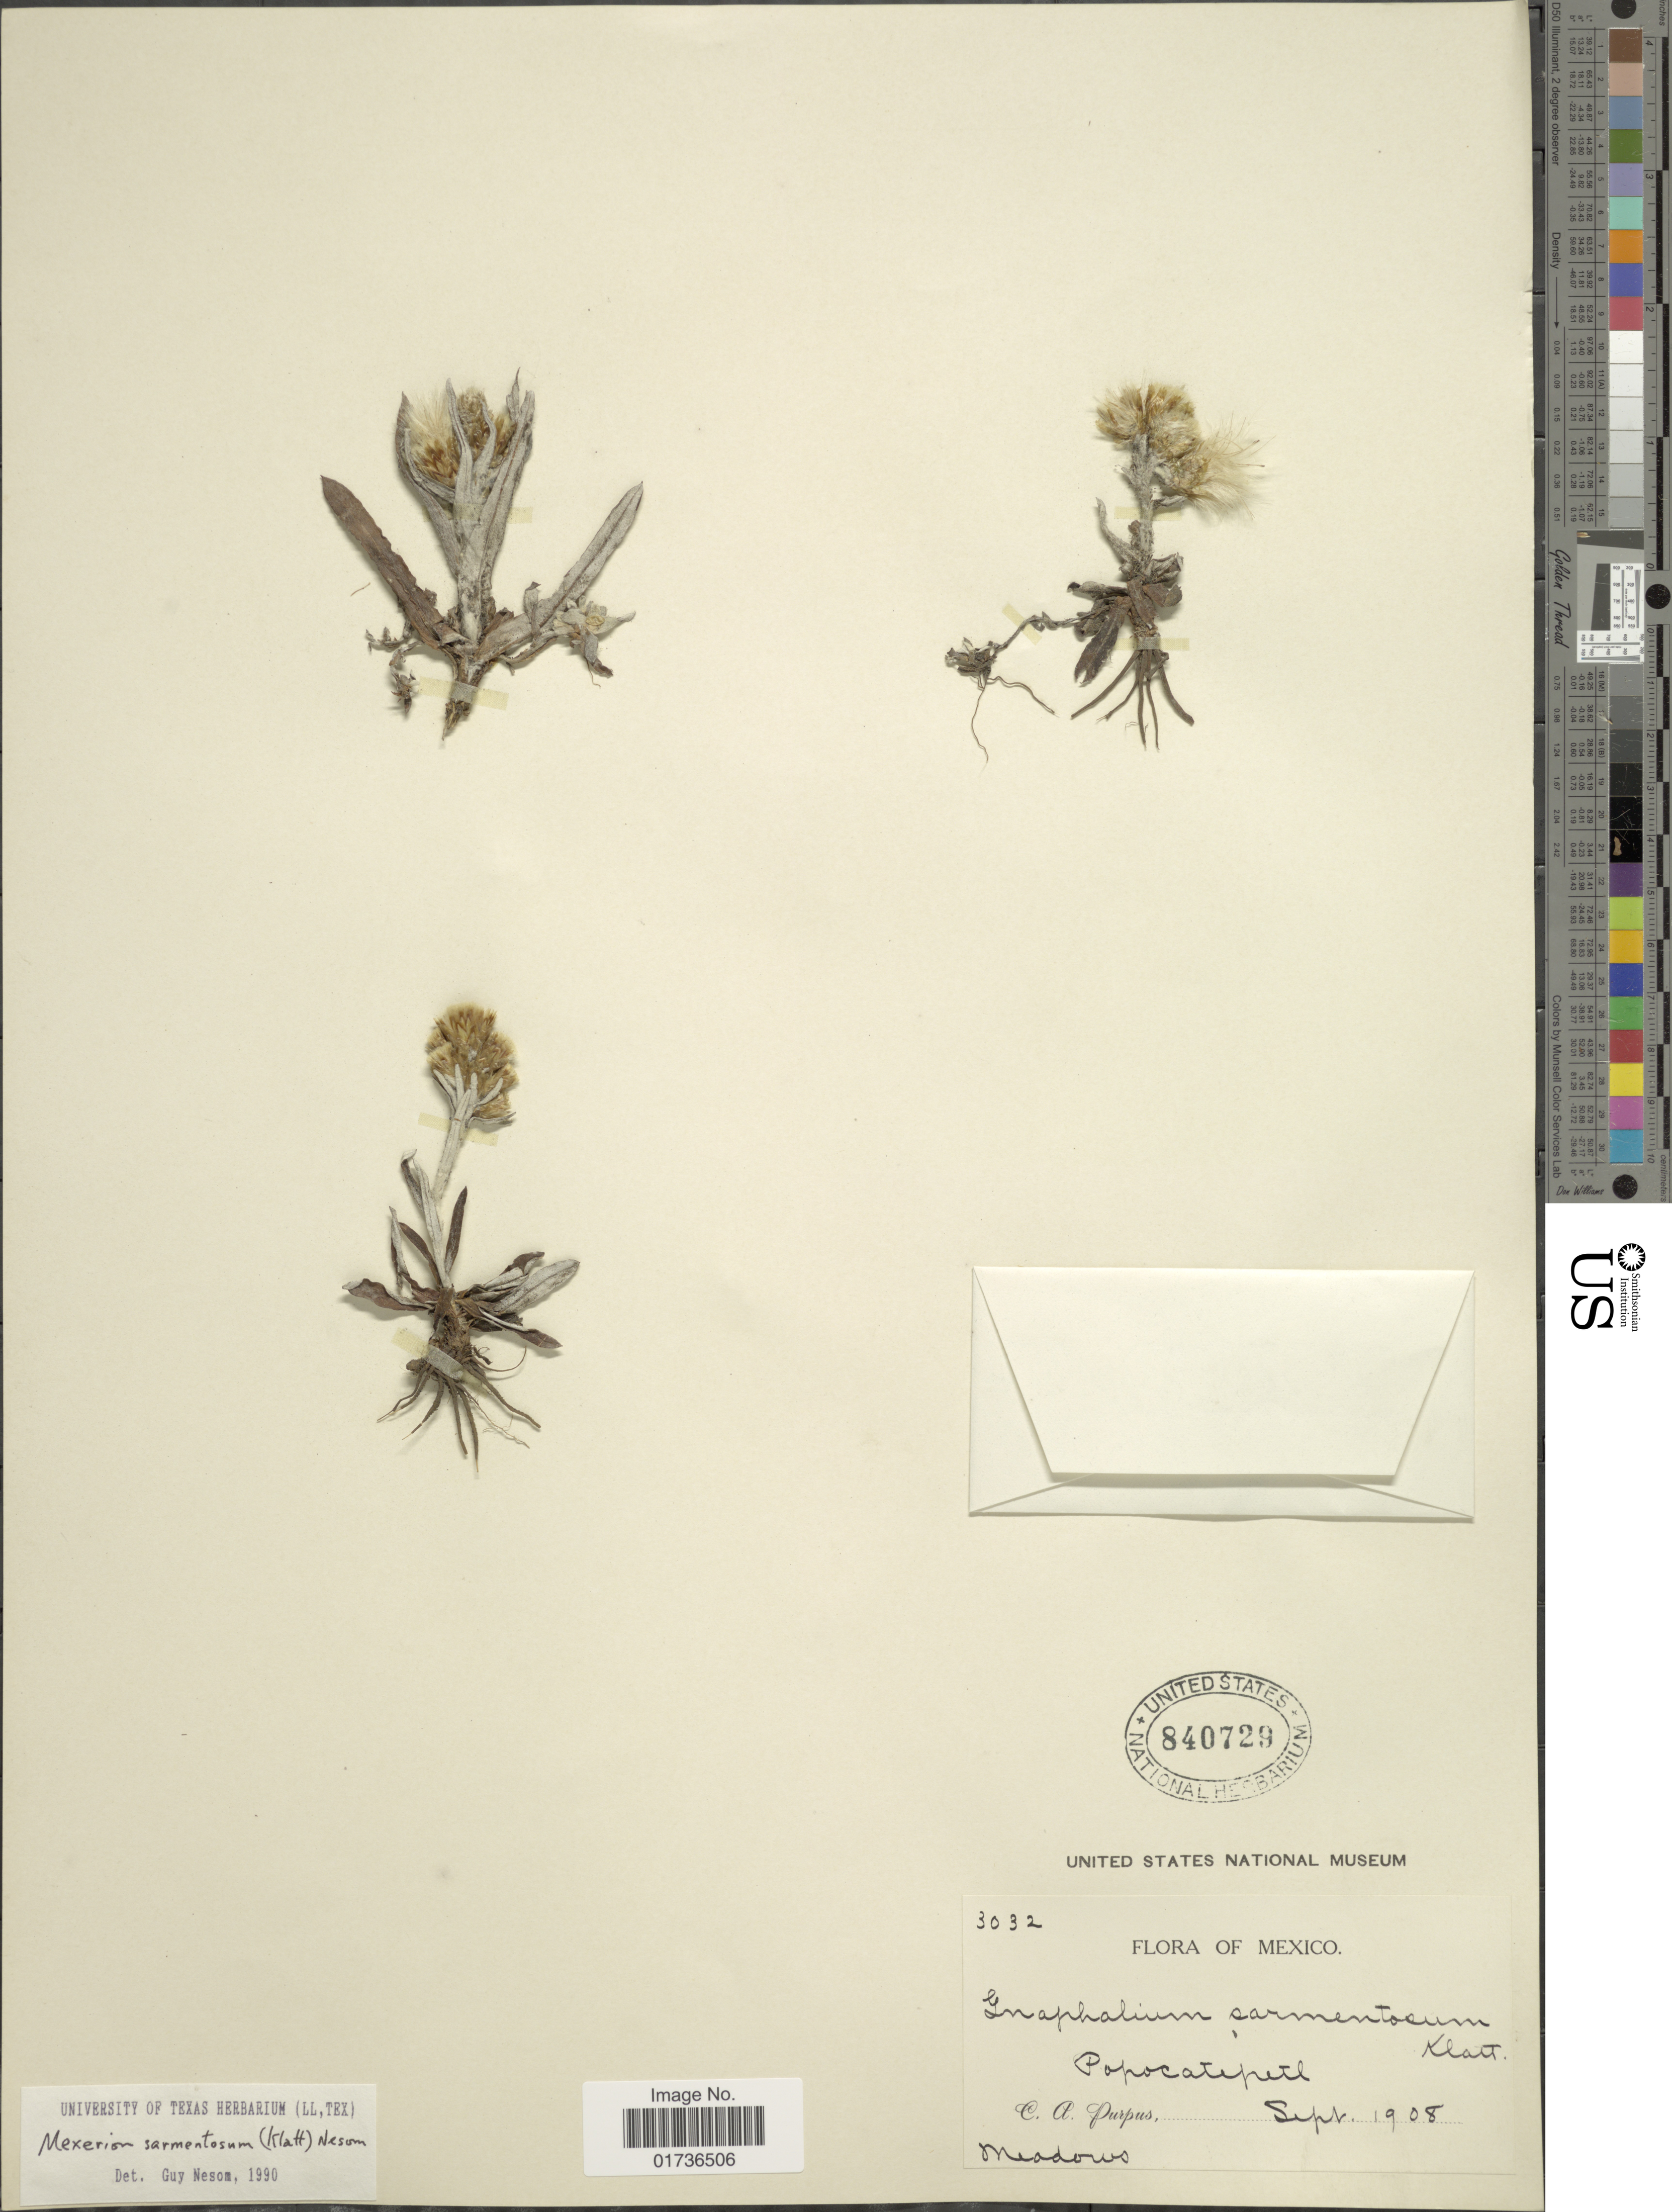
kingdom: Plantae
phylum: Tracheophyta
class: Magnoliopsida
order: Asterales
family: Asteraceae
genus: Mexerion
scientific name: Mexerion sarmentosum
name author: (Klatt) G.L. Nesom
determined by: Nesom, Guy L.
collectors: C. A. Purpus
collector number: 3032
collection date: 1908-09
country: Mexico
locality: Popocatepetl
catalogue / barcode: US 840729